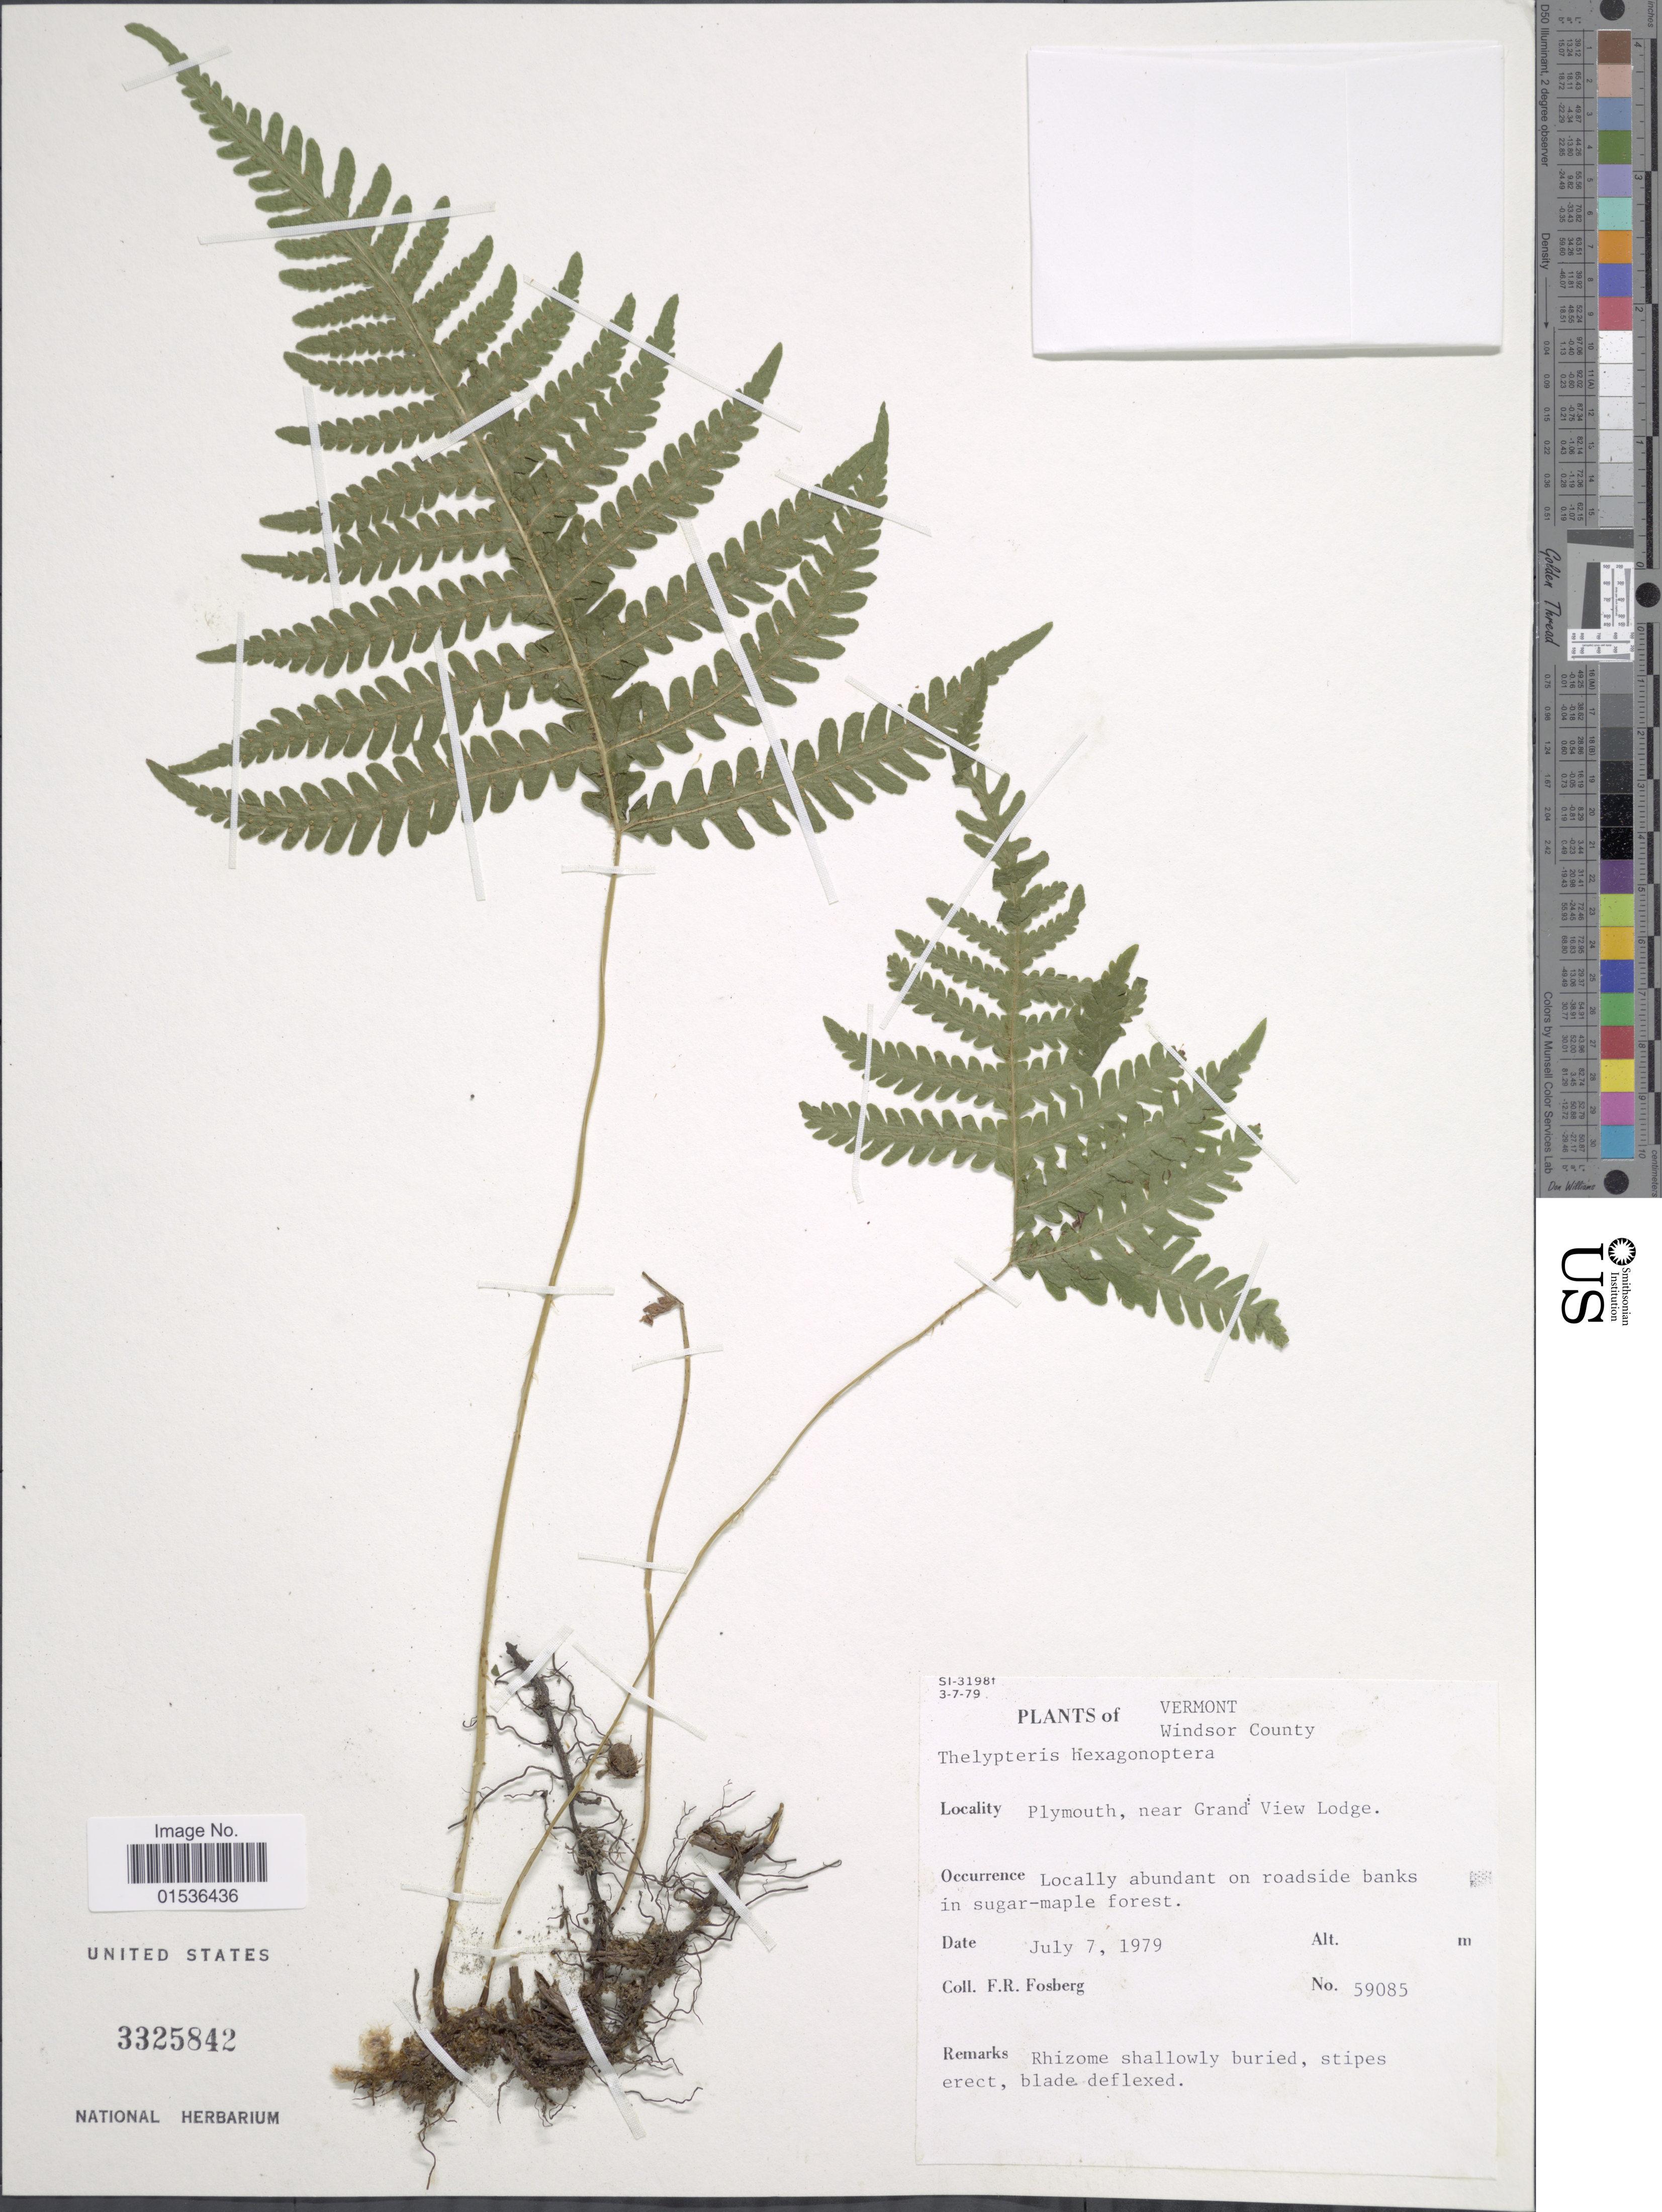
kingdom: Plantae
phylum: Tracheophyta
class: Polypodiopsida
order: Polypodiales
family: Thelypteridaceae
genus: Phegopteris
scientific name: Phegopteris hexagonoptera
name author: (Michx.) Fée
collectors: F. R. Fosberg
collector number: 59085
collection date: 1979-07-07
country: United States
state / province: Vermont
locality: Vermont, Windsor County, Plymouth, near Grand View Lodge.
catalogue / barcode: US 3325842